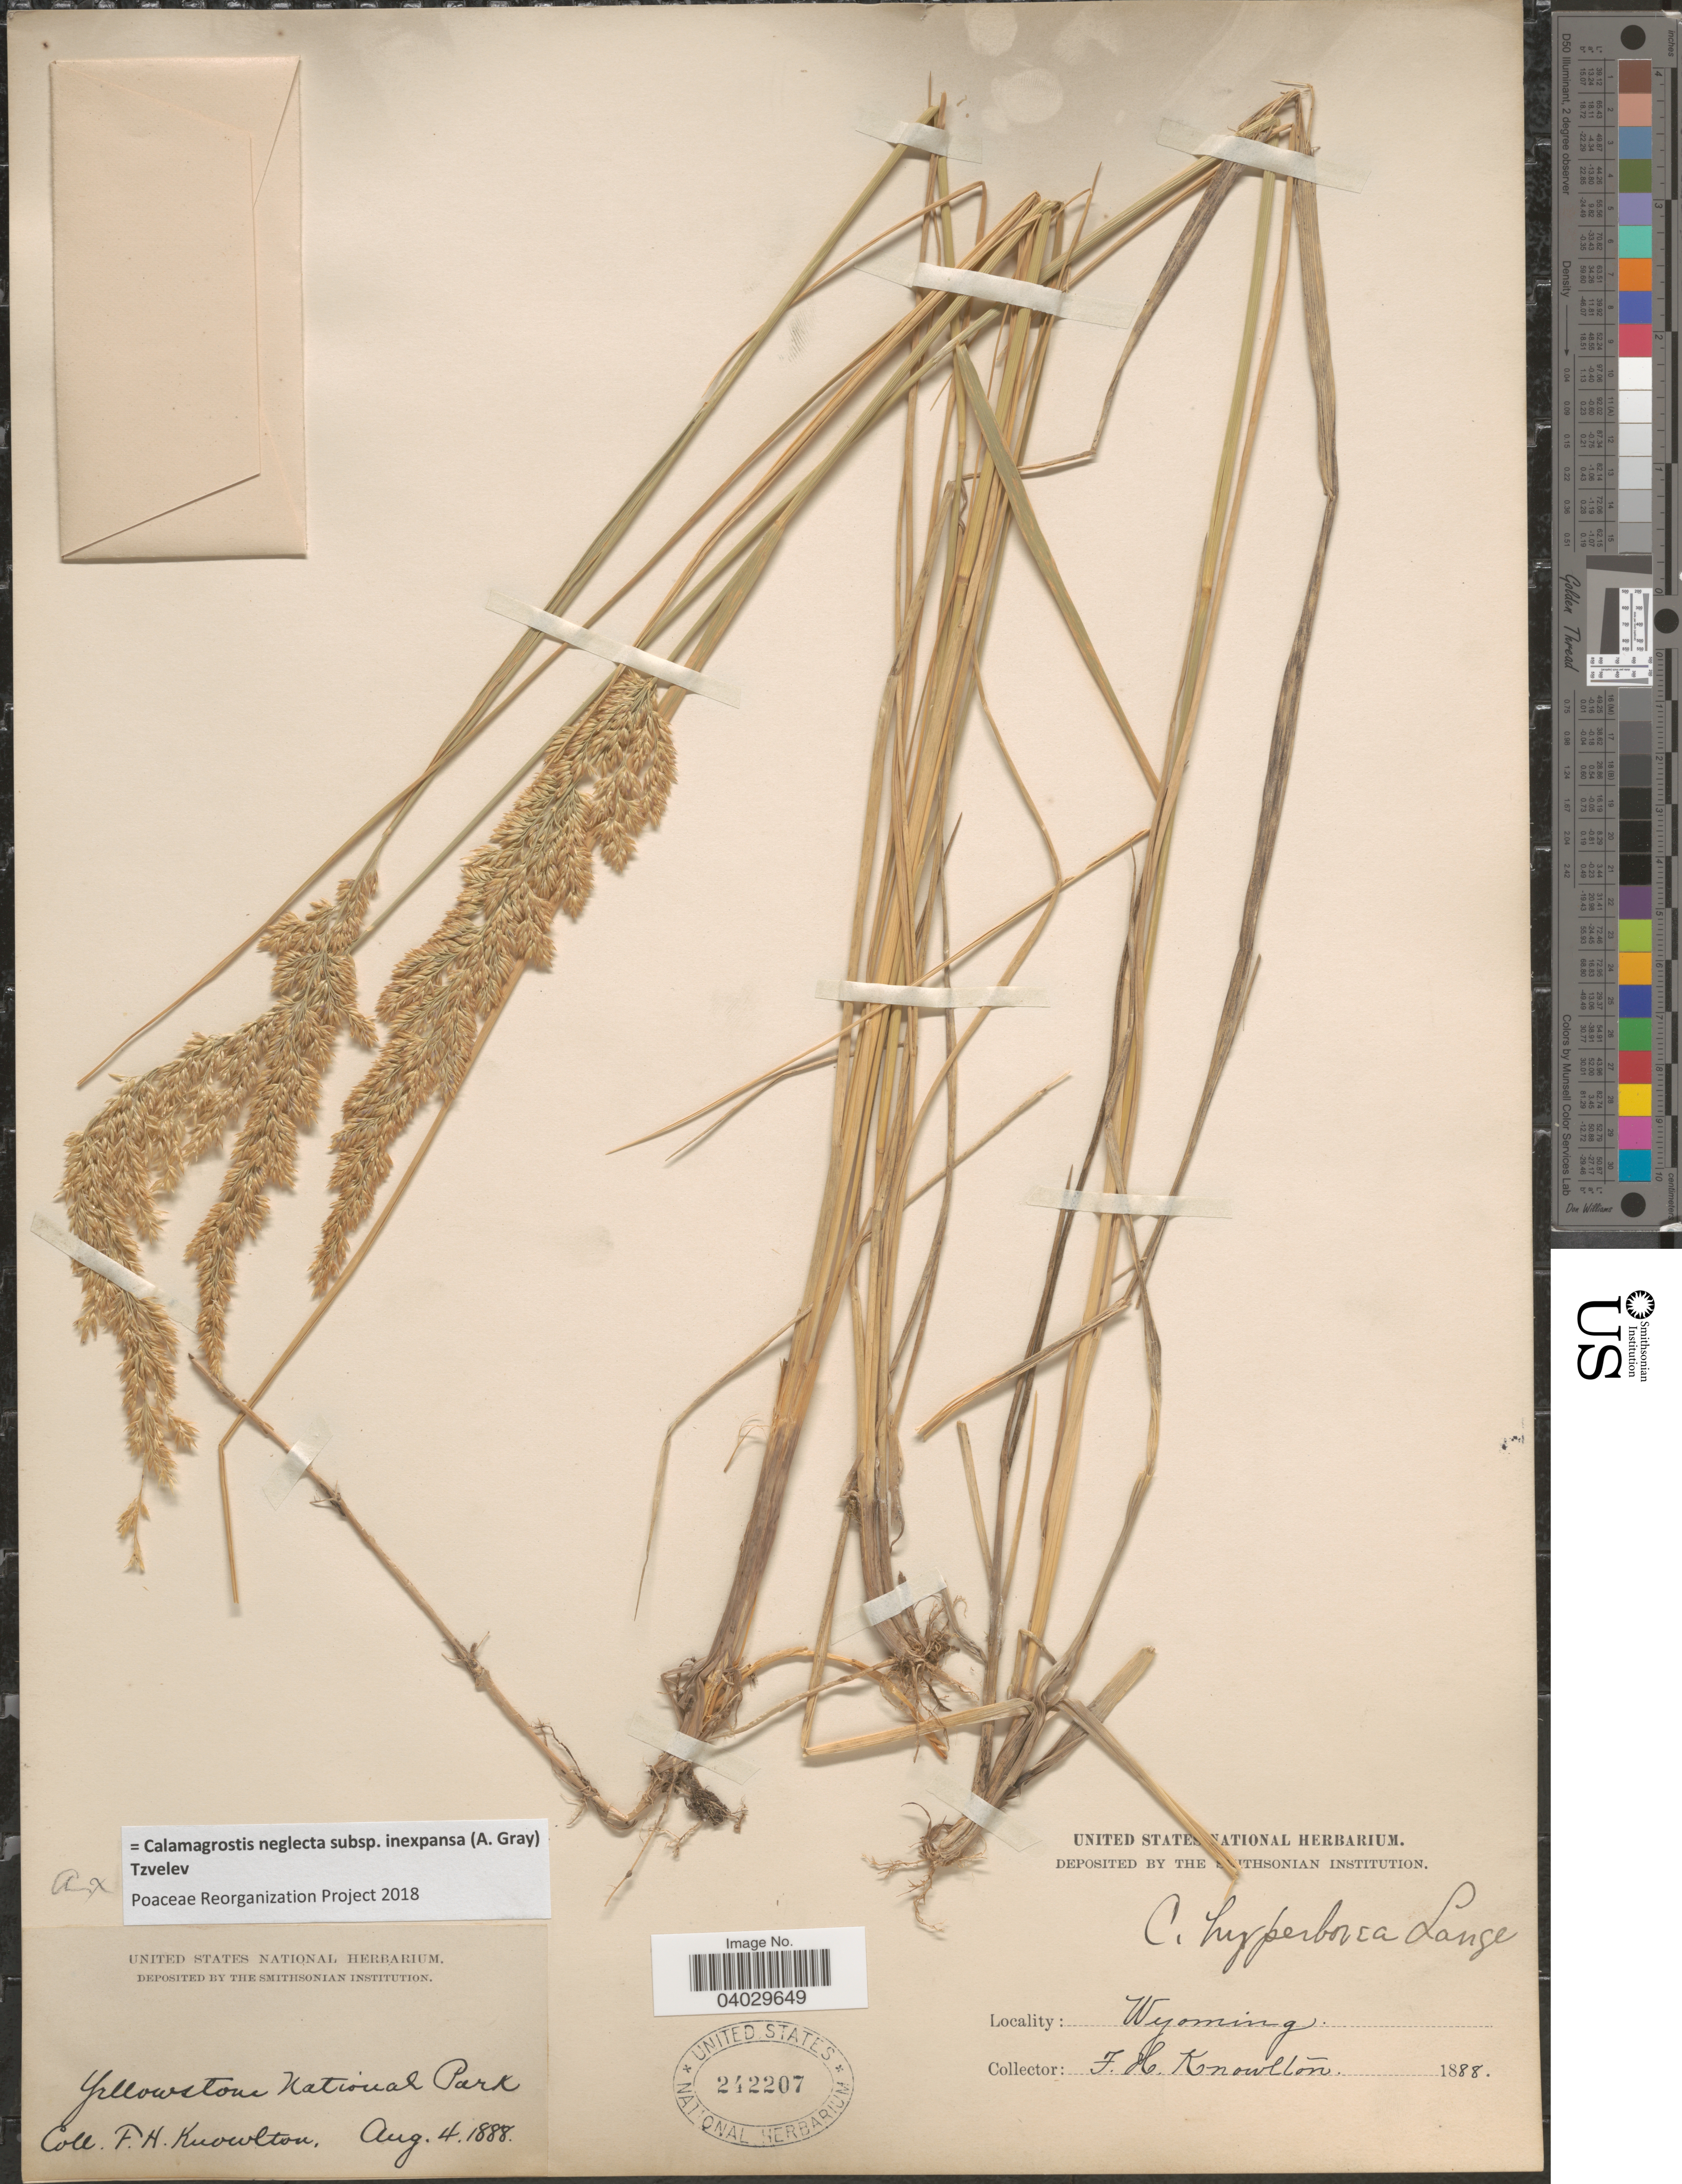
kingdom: Plantae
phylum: Tracheophyta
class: Liliopsida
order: Poales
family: Poaceae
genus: Calamagrostis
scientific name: Calamagrostis neglecta subsp. inexpansa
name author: (A. Gray) Tzvelev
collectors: F. H. Knowlton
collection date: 1888-08-04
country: United States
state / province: Wyoming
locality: Yellowstone National Park.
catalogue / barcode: US 242207